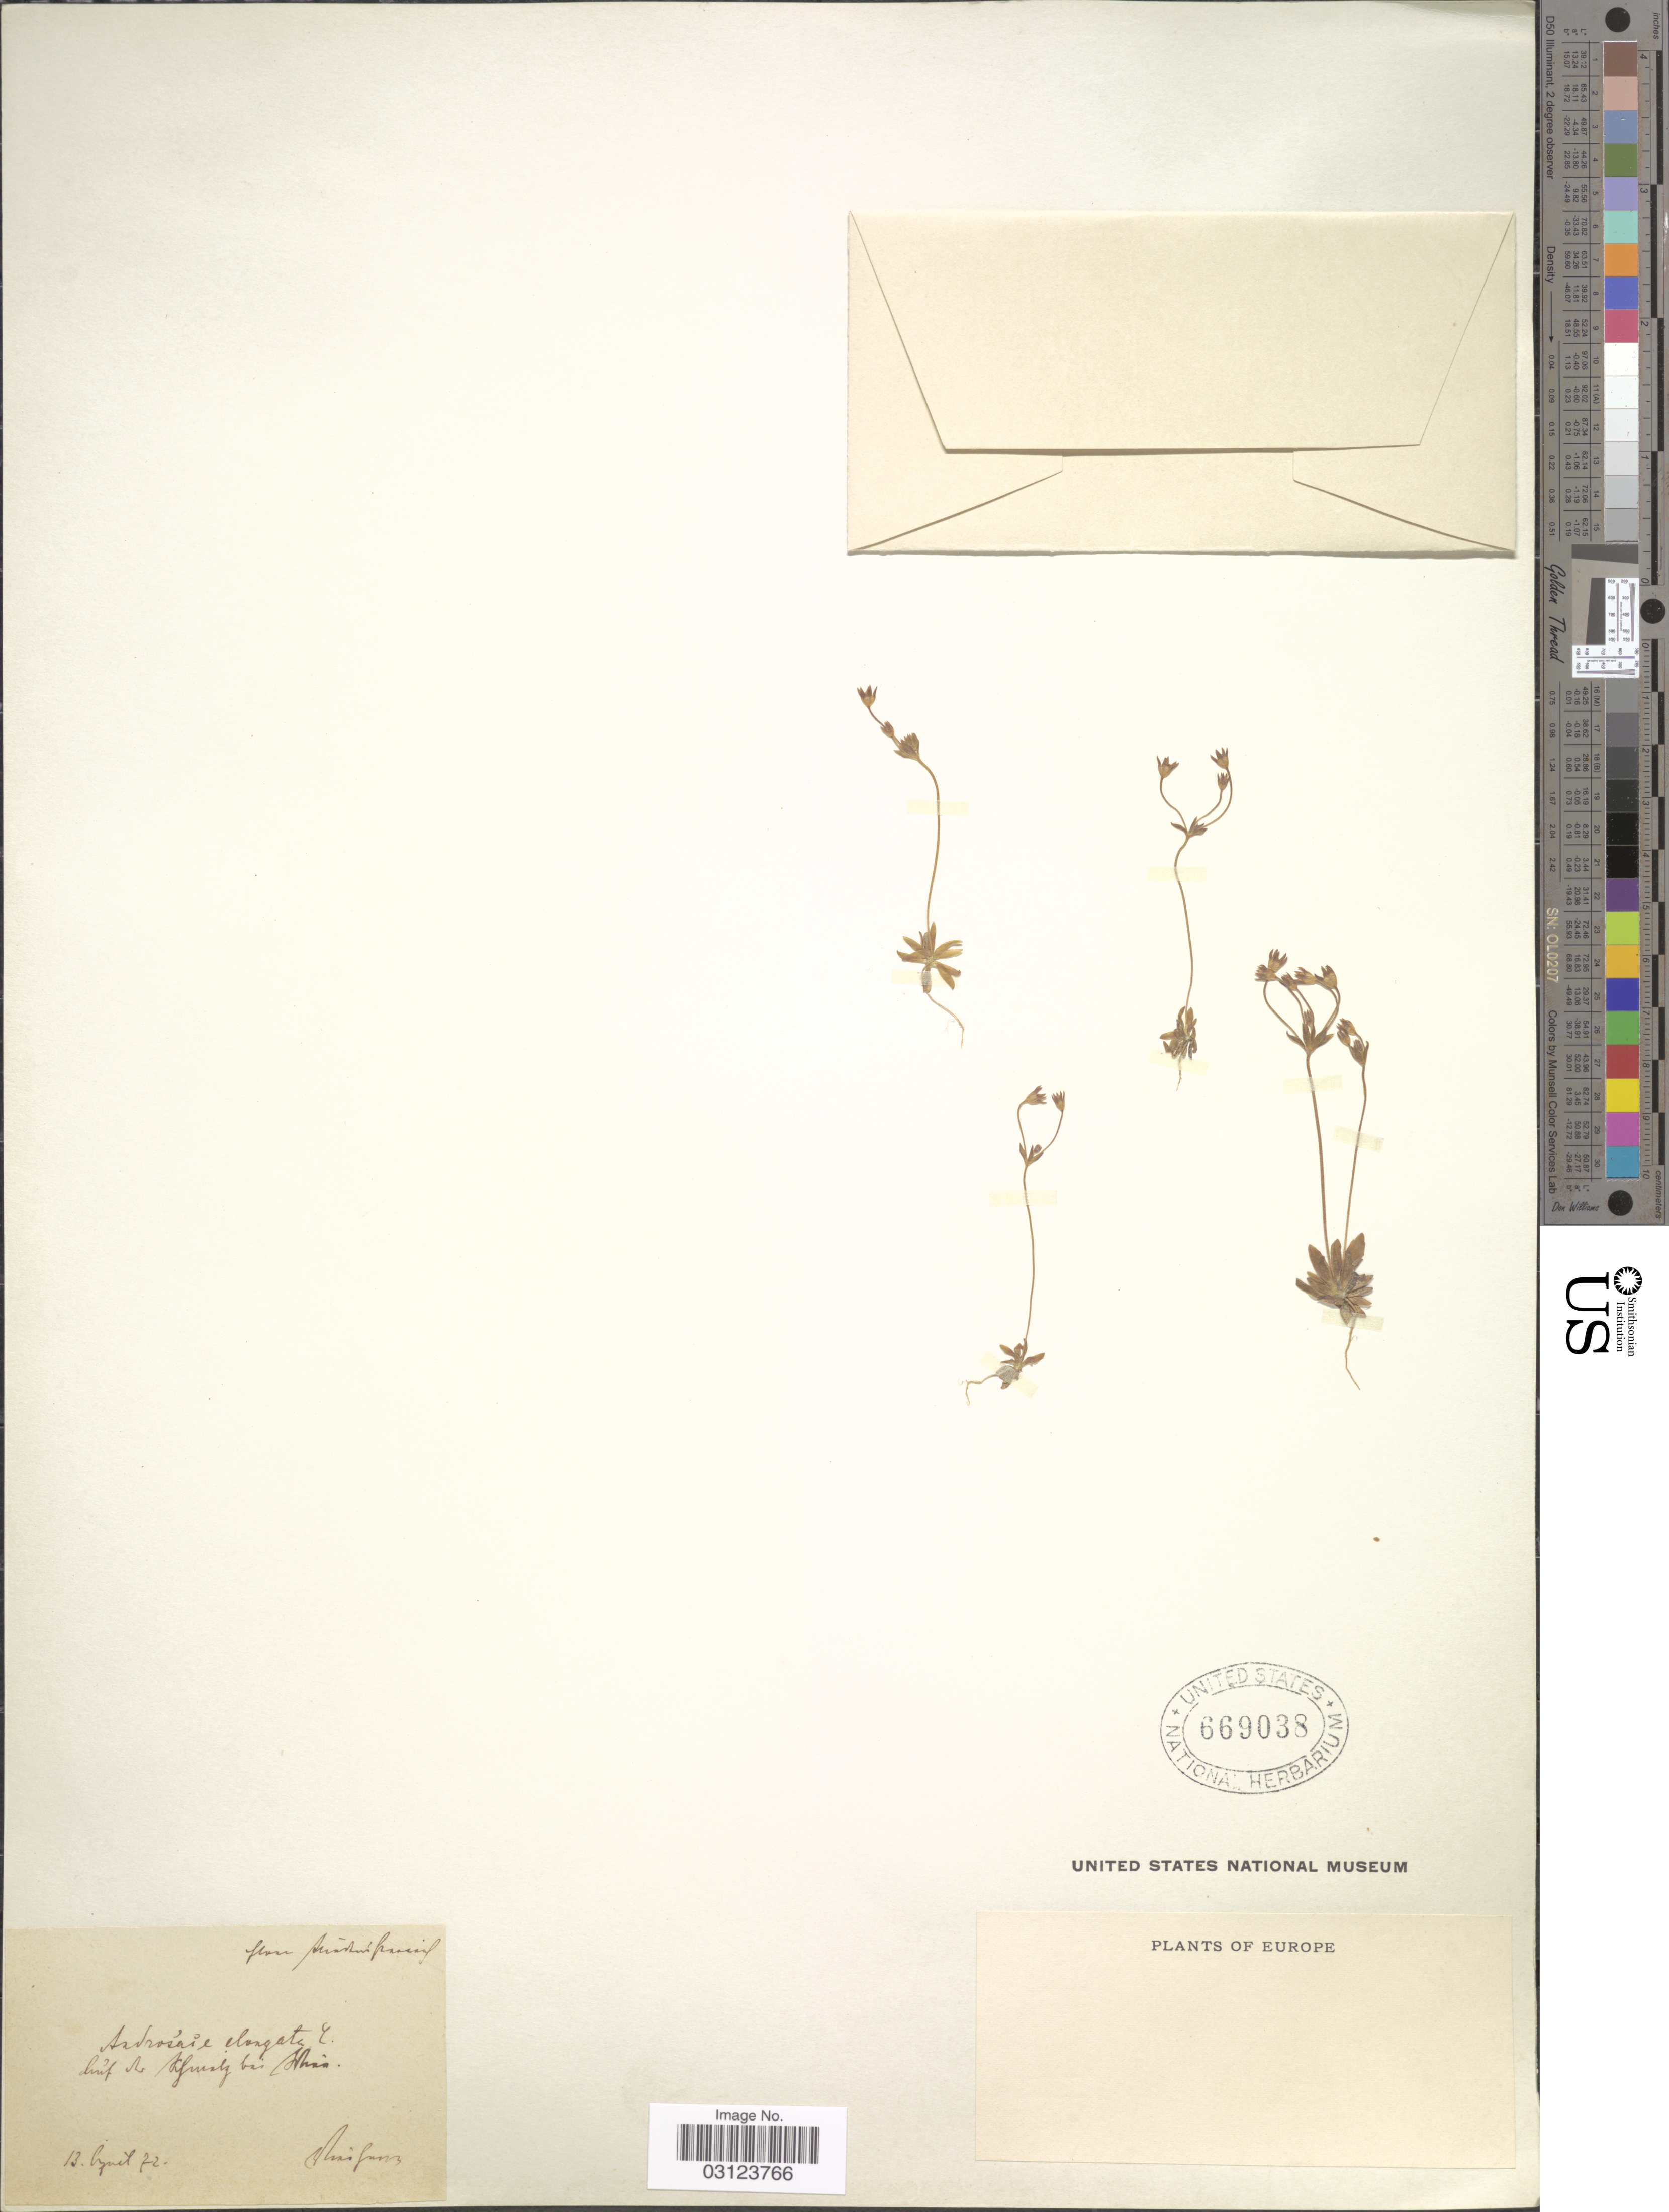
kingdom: Plantae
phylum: Tracheophyta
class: Magnoliopsida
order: Ericales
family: Primulaceae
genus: Androsace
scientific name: Androsace elongata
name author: L.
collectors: F. Vierhapper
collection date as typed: Transcribed d/m/y: 13/8/72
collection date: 1872-04-13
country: Austria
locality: Flora Niederösterreich. Auf der Schmelz [ehemaliger Parade- und Exerzierplatz im 15. Wiener Gemeindebezirk] bei Wien.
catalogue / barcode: US 669038